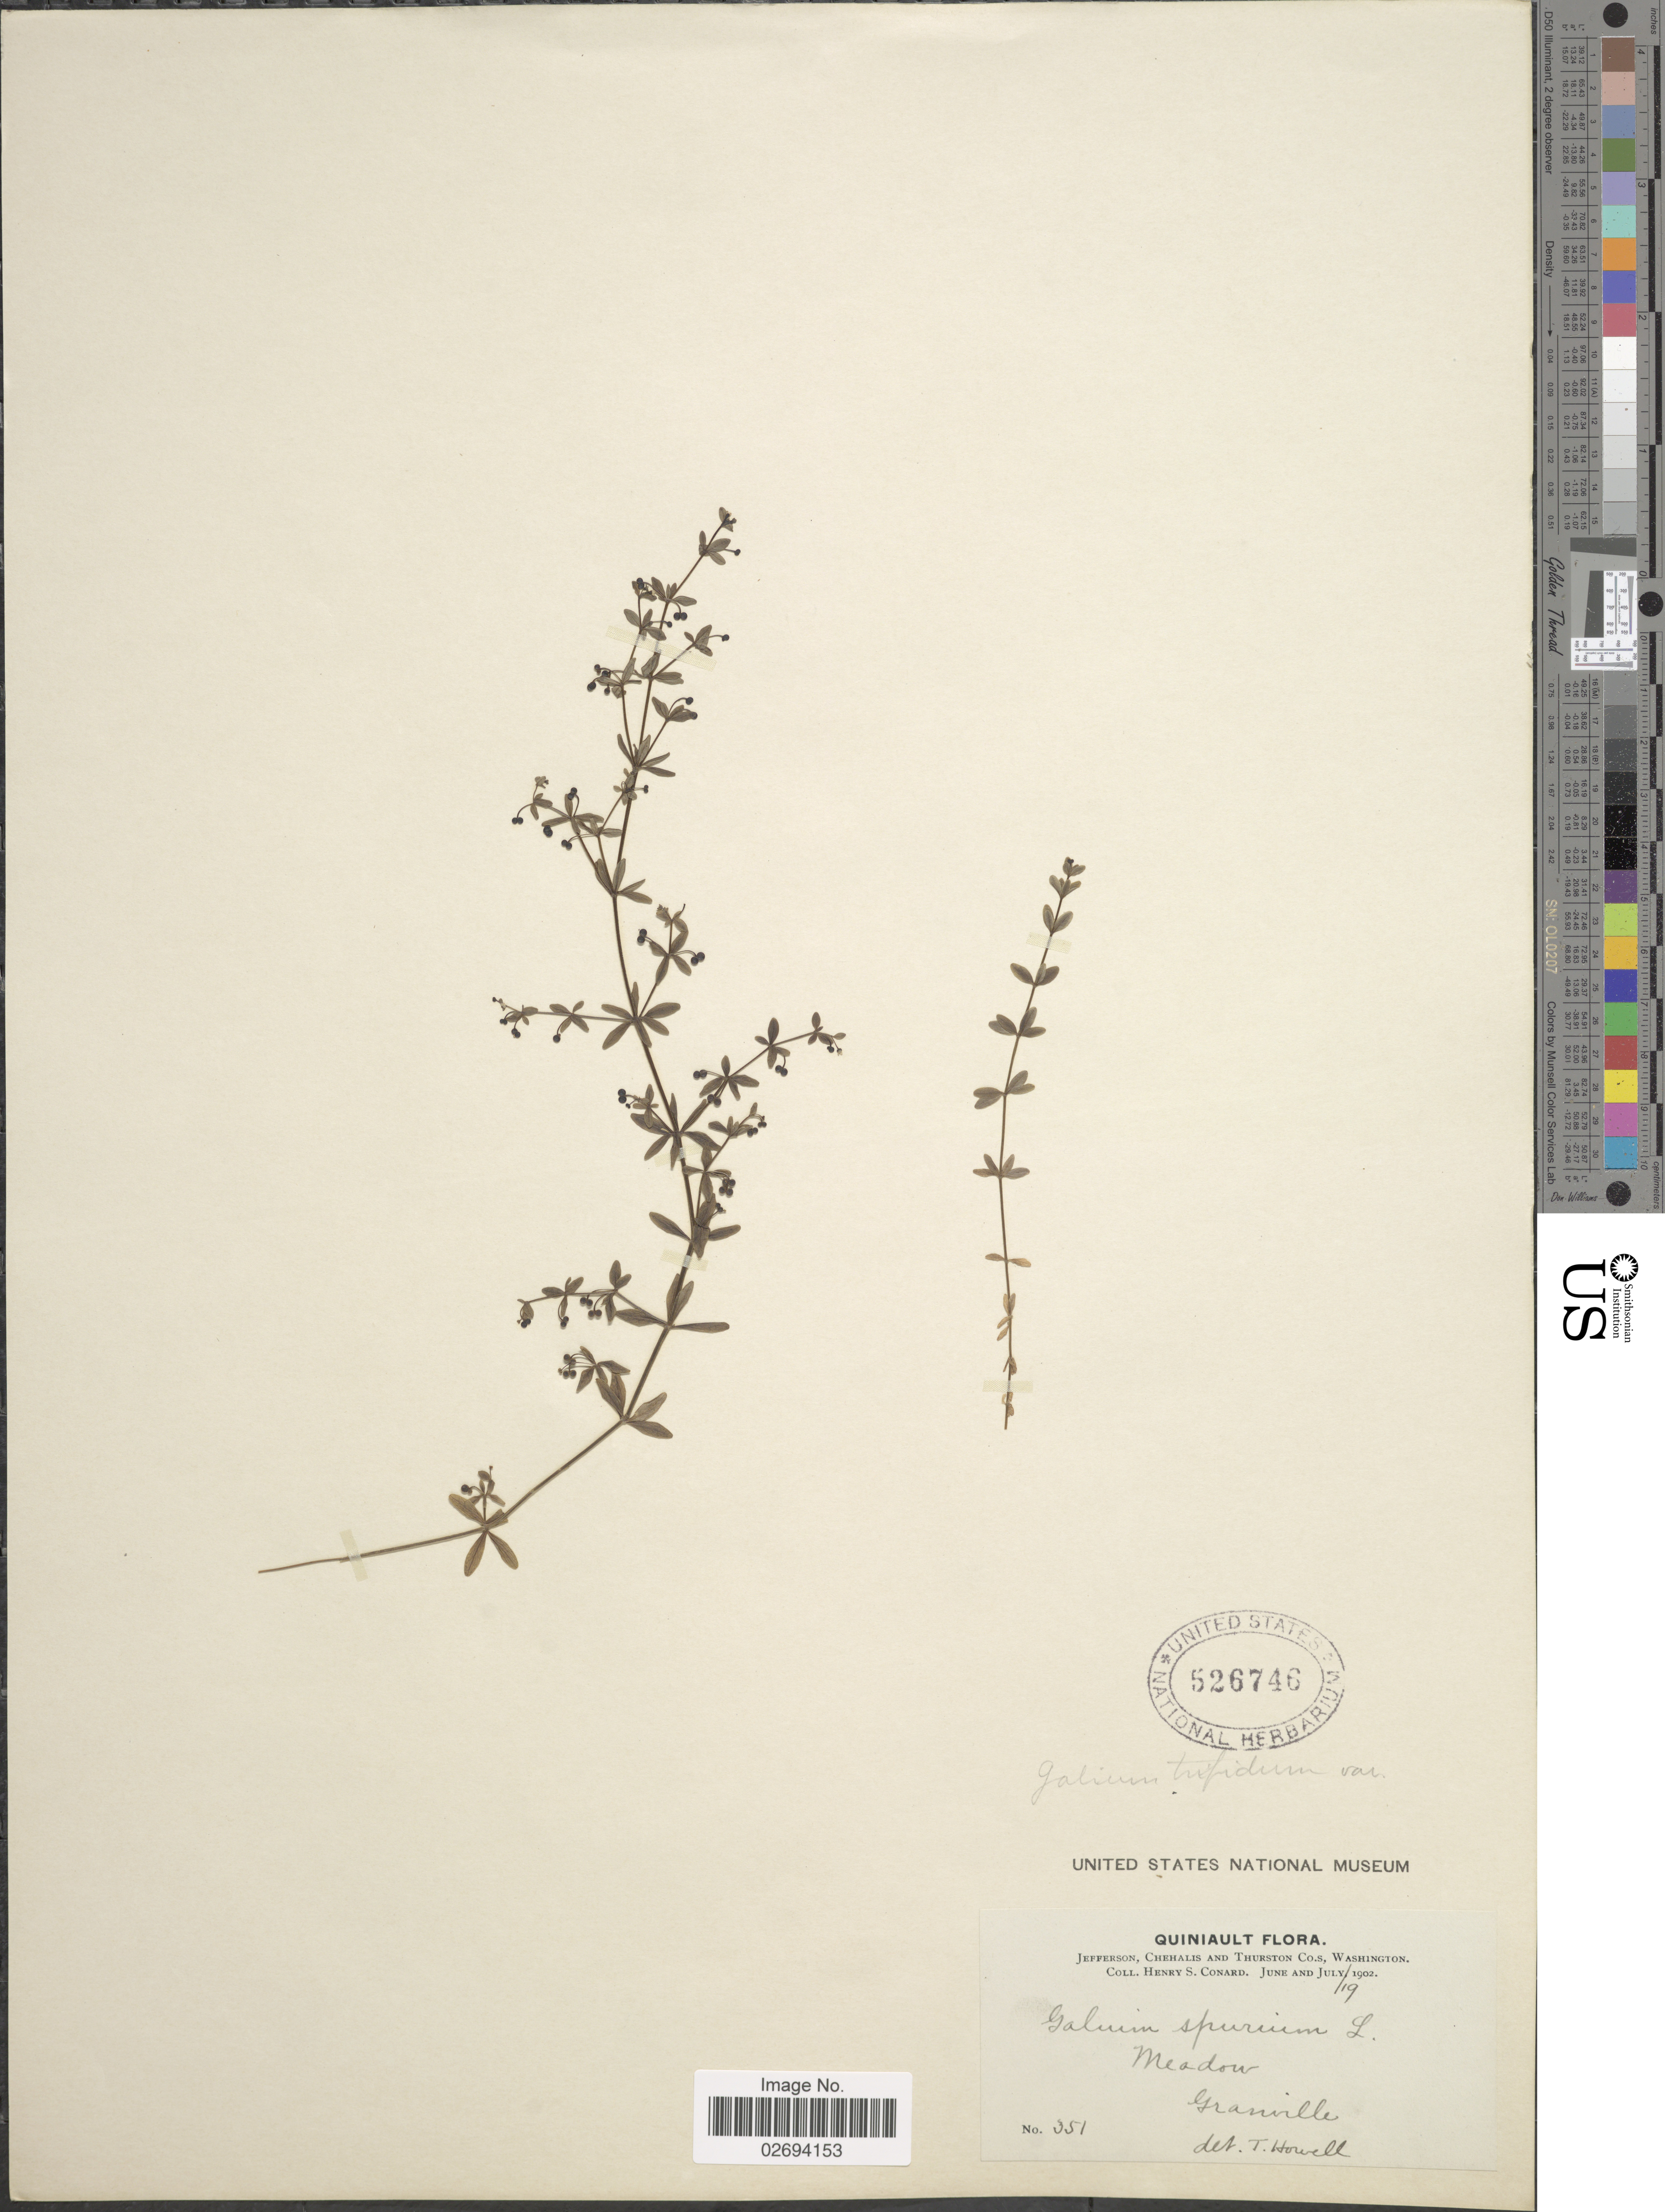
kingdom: Plantae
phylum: Tracheophyta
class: Magnoliopsida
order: Gentianales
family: Rubiaceae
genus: Galium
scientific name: Galium trifidum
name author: L.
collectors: H. S. Conard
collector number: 351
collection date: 1902-07-19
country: United States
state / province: Washington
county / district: Thurston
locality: Quiniault, Jefferson, Chehalis and Thurston Co.s., Meadow, Granville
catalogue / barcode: US 526746